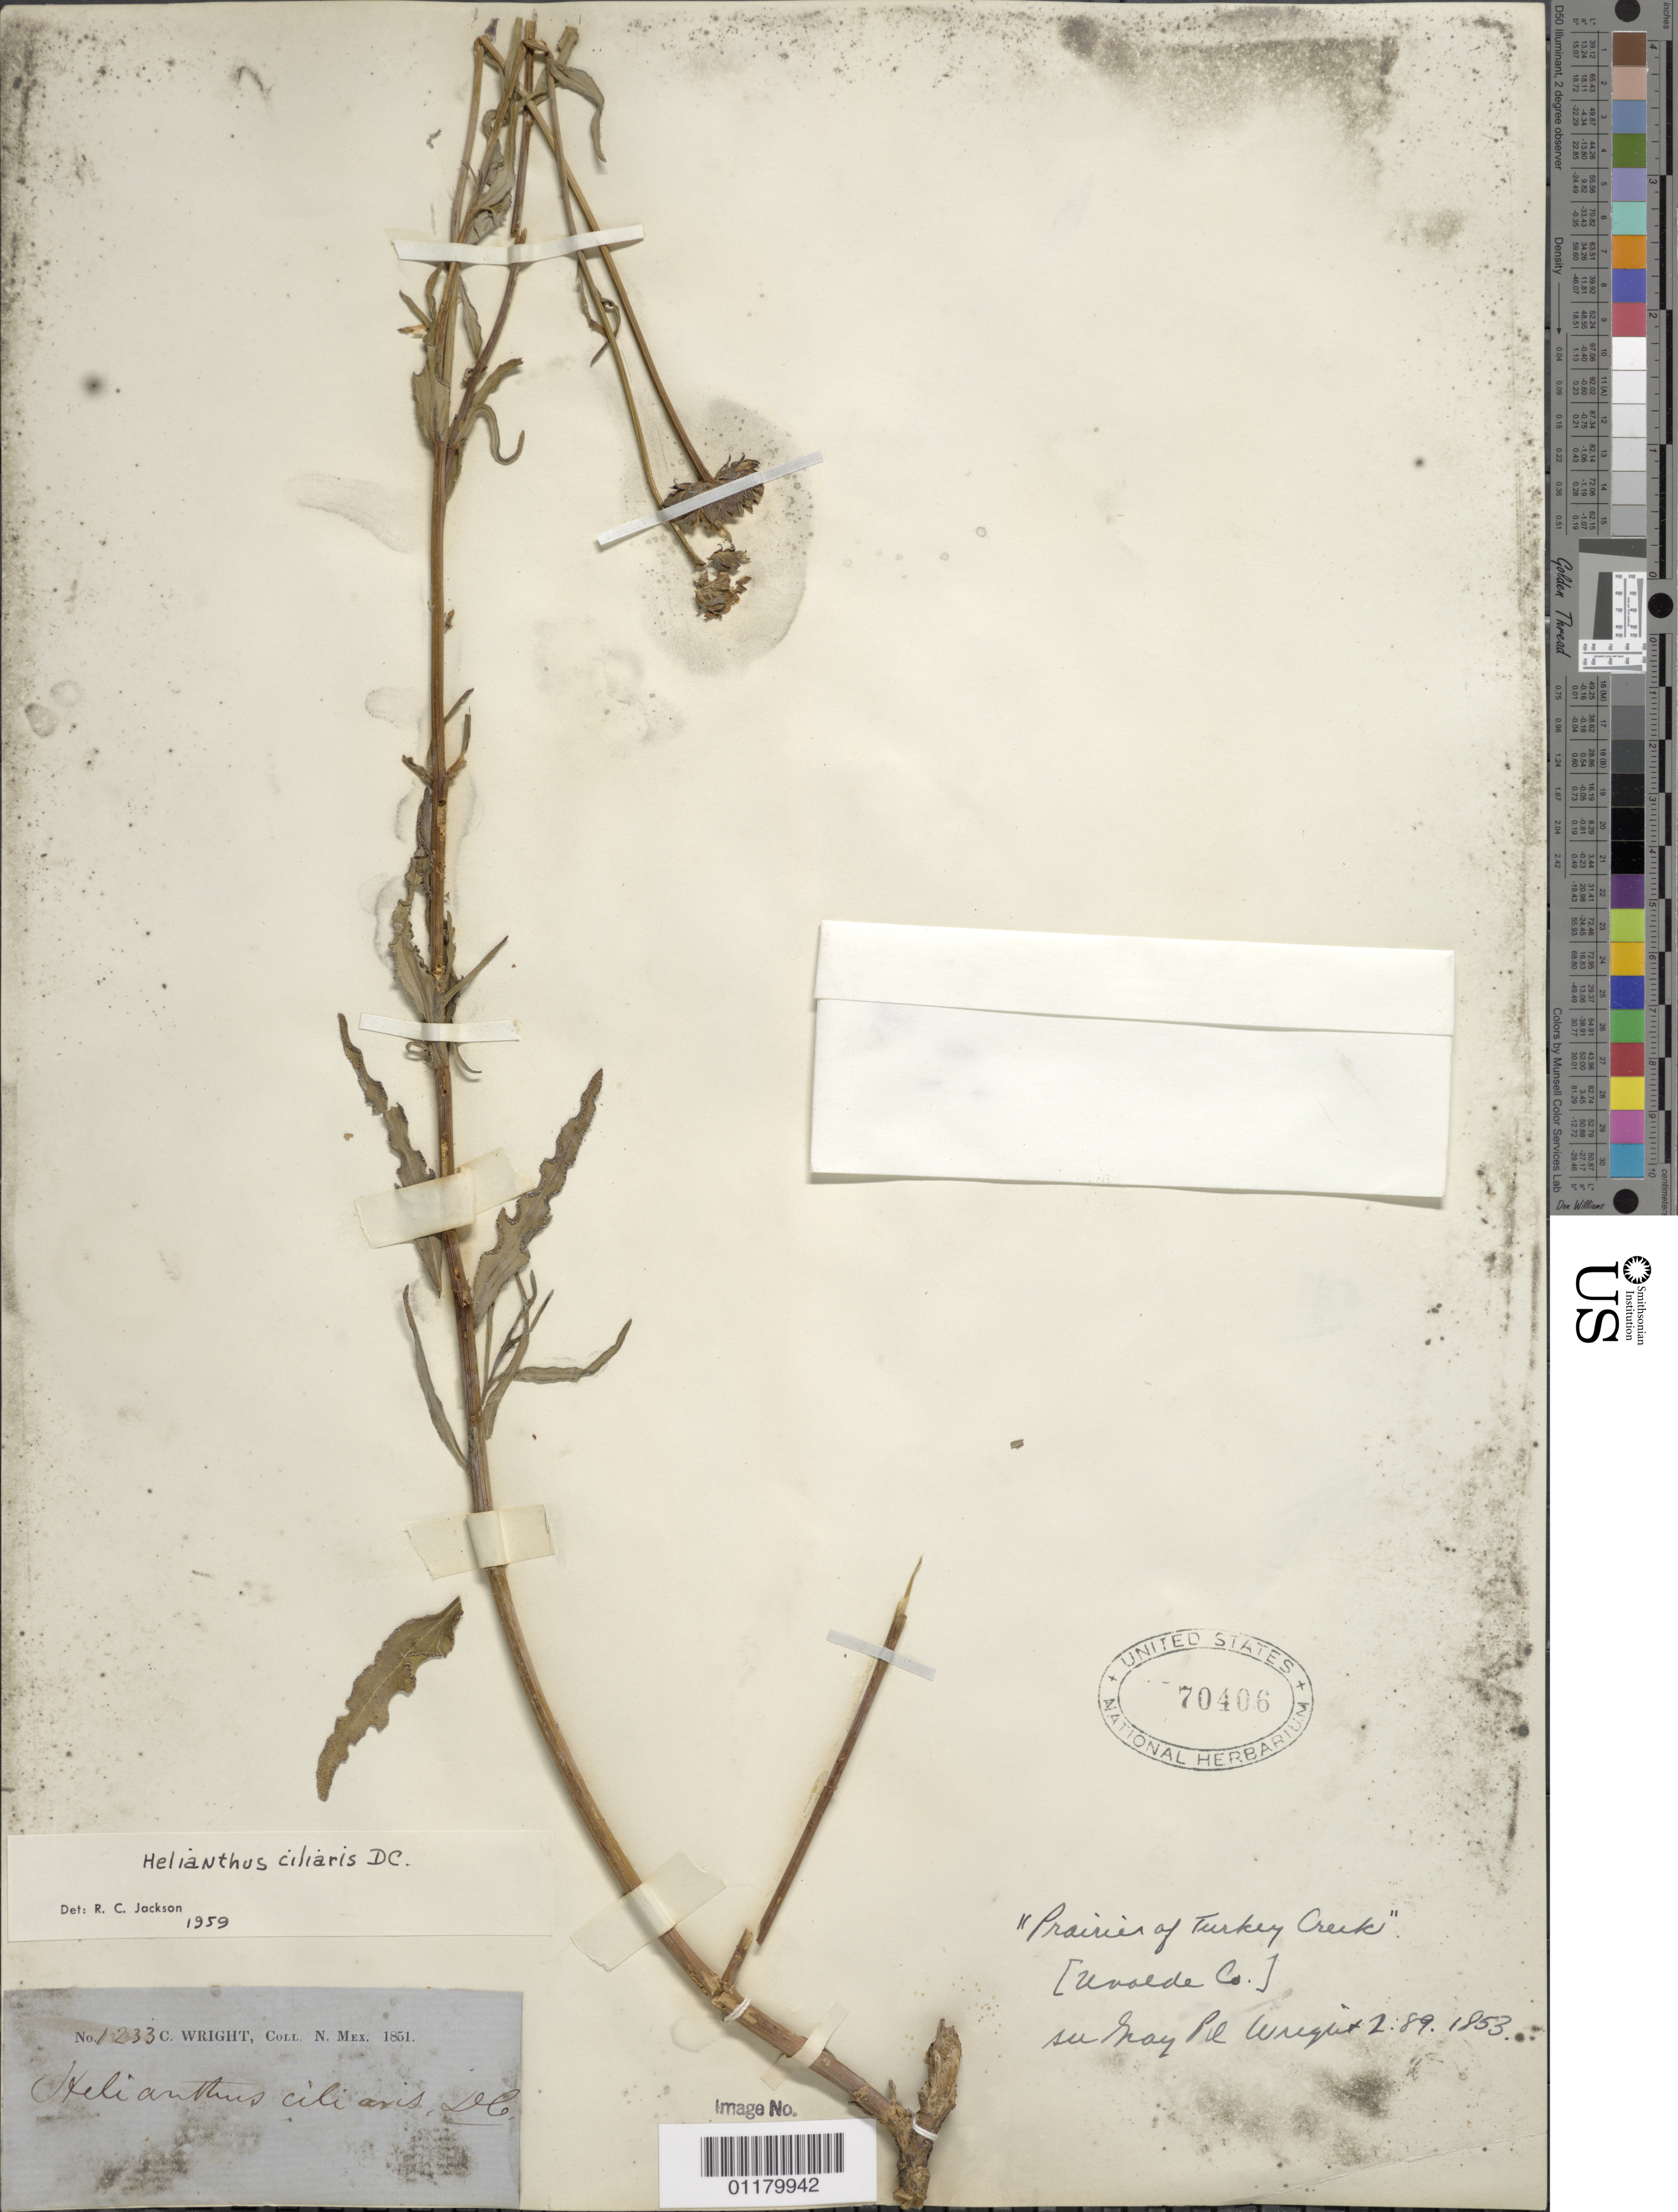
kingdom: Plantae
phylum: Tracheophyta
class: Magnoliopsida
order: Asterales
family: Asteraceae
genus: Helianthus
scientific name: Helianthus ciliaris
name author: DC.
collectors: C. Wright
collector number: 1233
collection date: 1851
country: United States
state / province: New Mexico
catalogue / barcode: US 70406